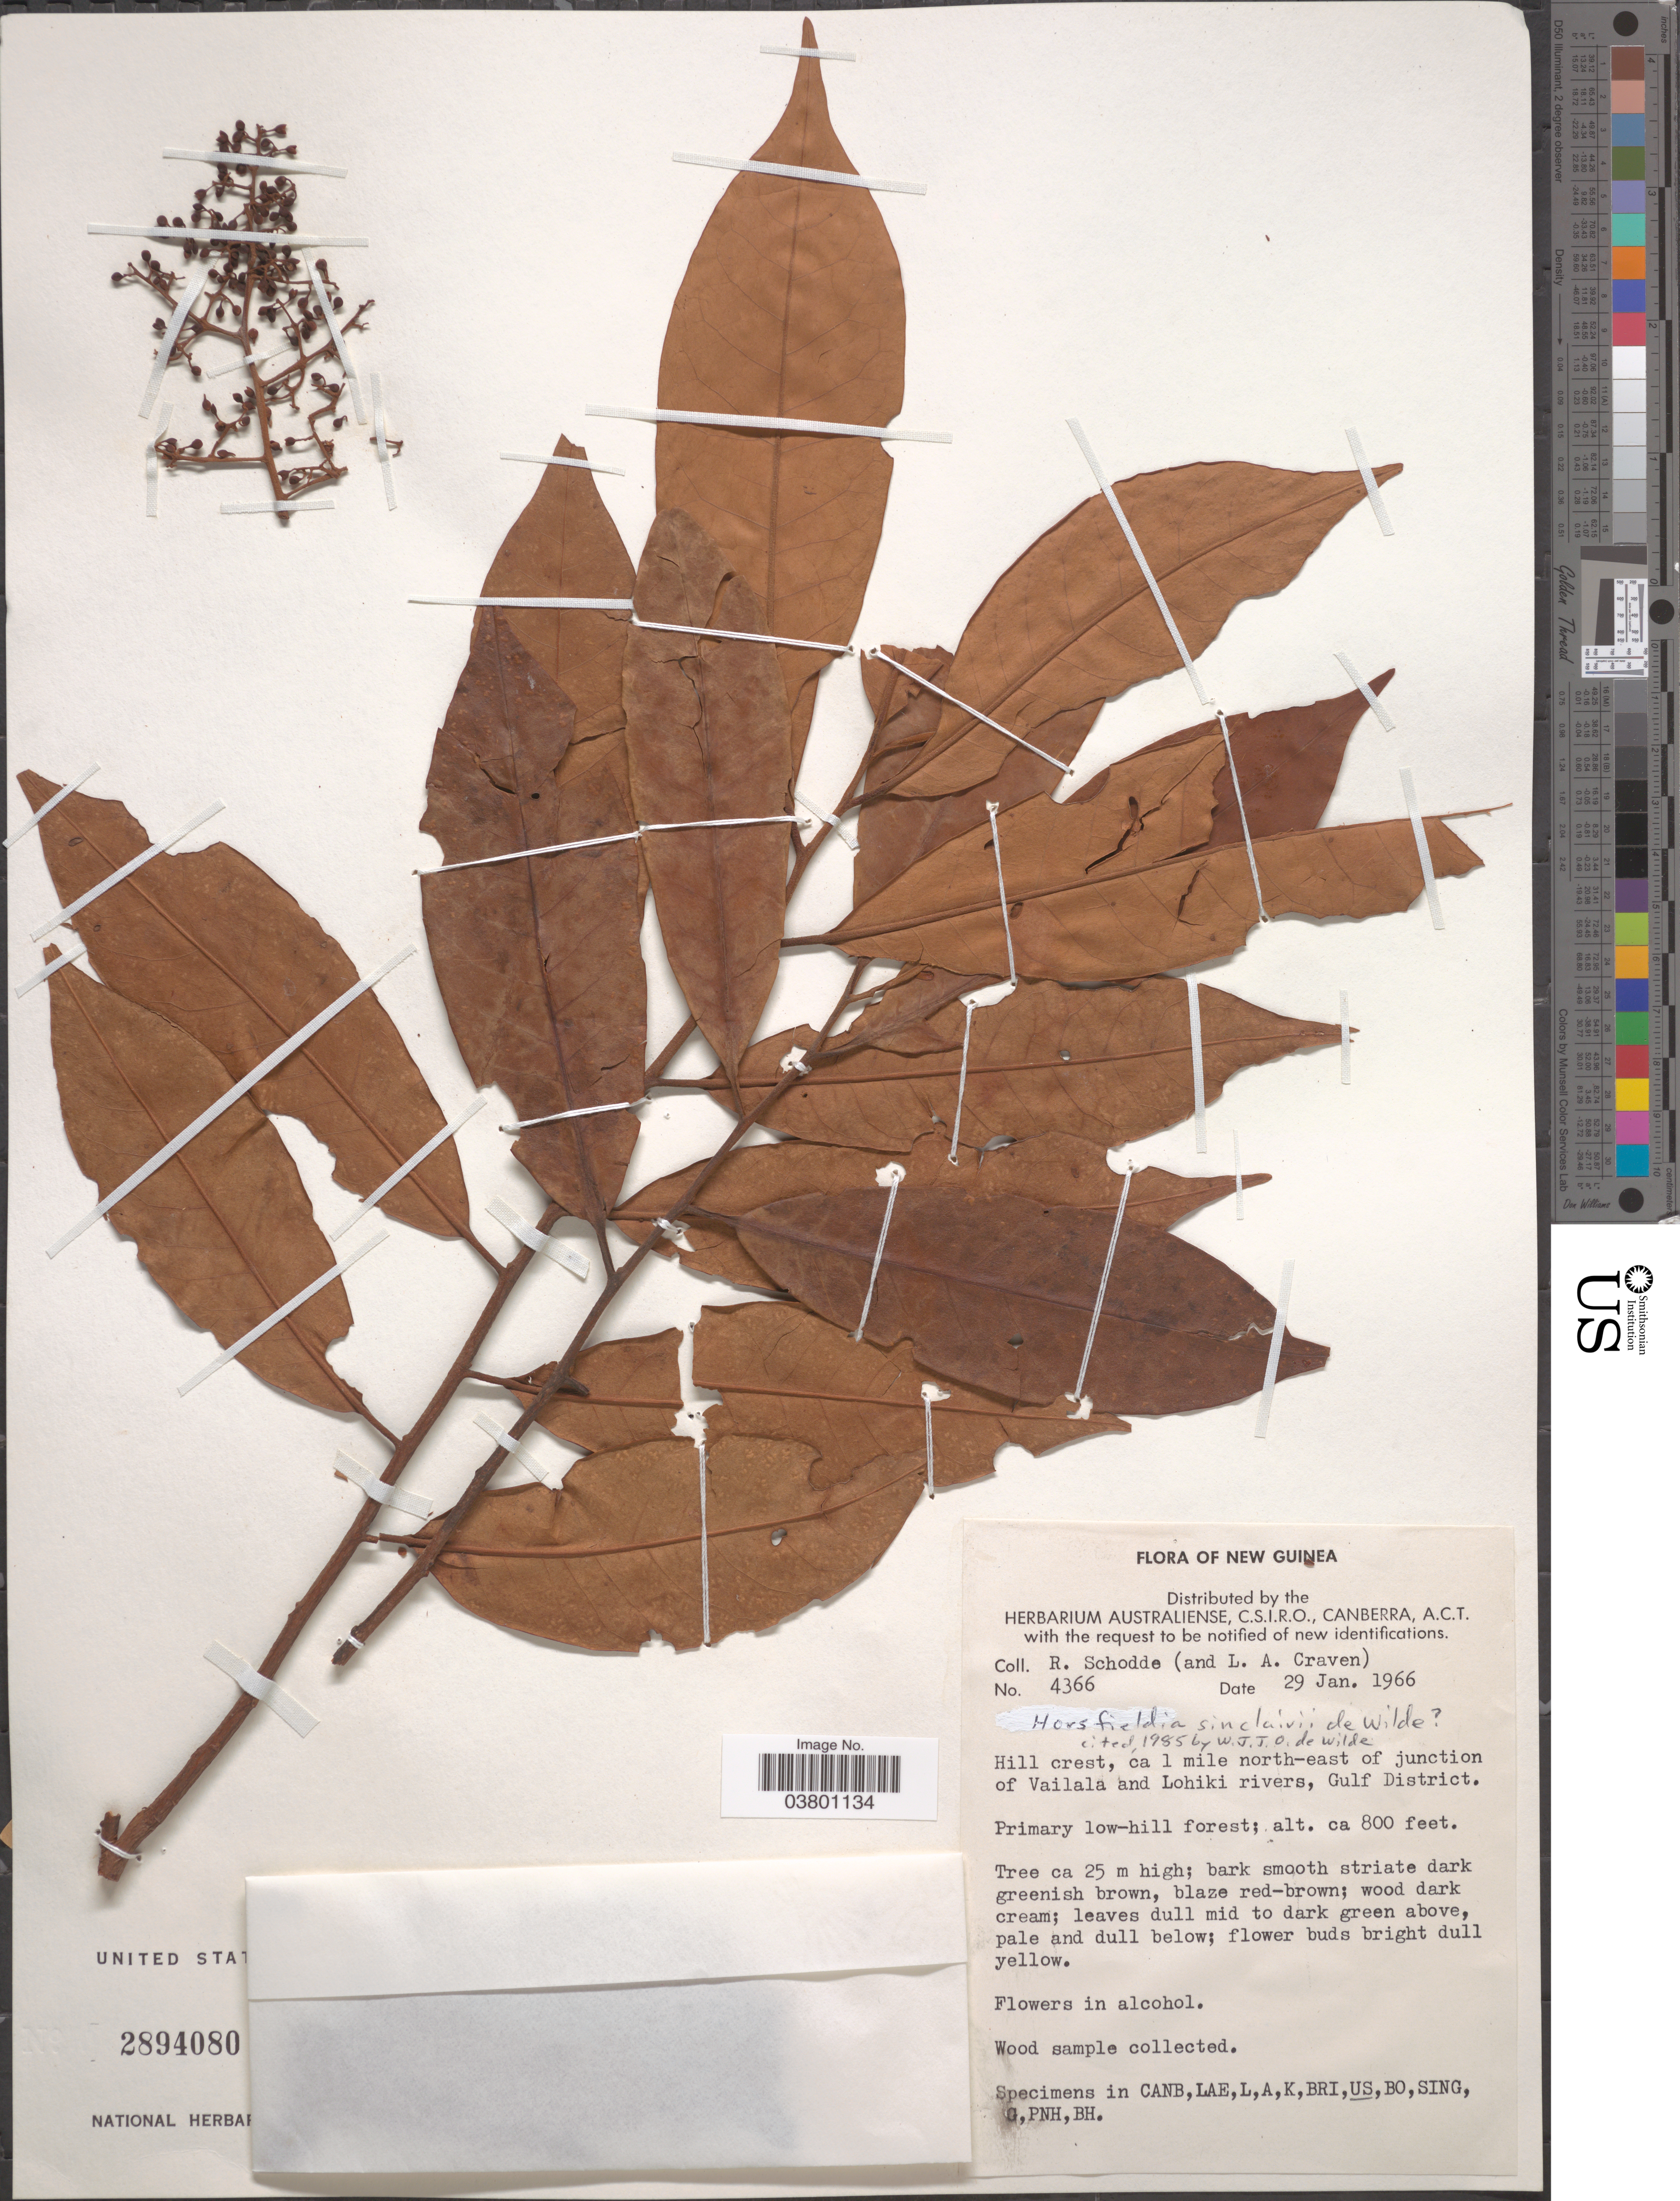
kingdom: Plantae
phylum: Tracheophyta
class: Magnoliopsida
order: Magnoliales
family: Myristicaceae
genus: Horsfieldia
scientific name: Horsfieldia sinclairii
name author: W.J. de Wilde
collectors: R. Schodde & L. A. Craven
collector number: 4366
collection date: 1966-01-29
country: Papua New Guinea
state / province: Gulf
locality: New Guinea. Holl crest, ca 1 mile north-east of junction of Vailala and Lohiki rivers, Gulf District.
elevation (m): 244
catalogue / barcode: US 2894080